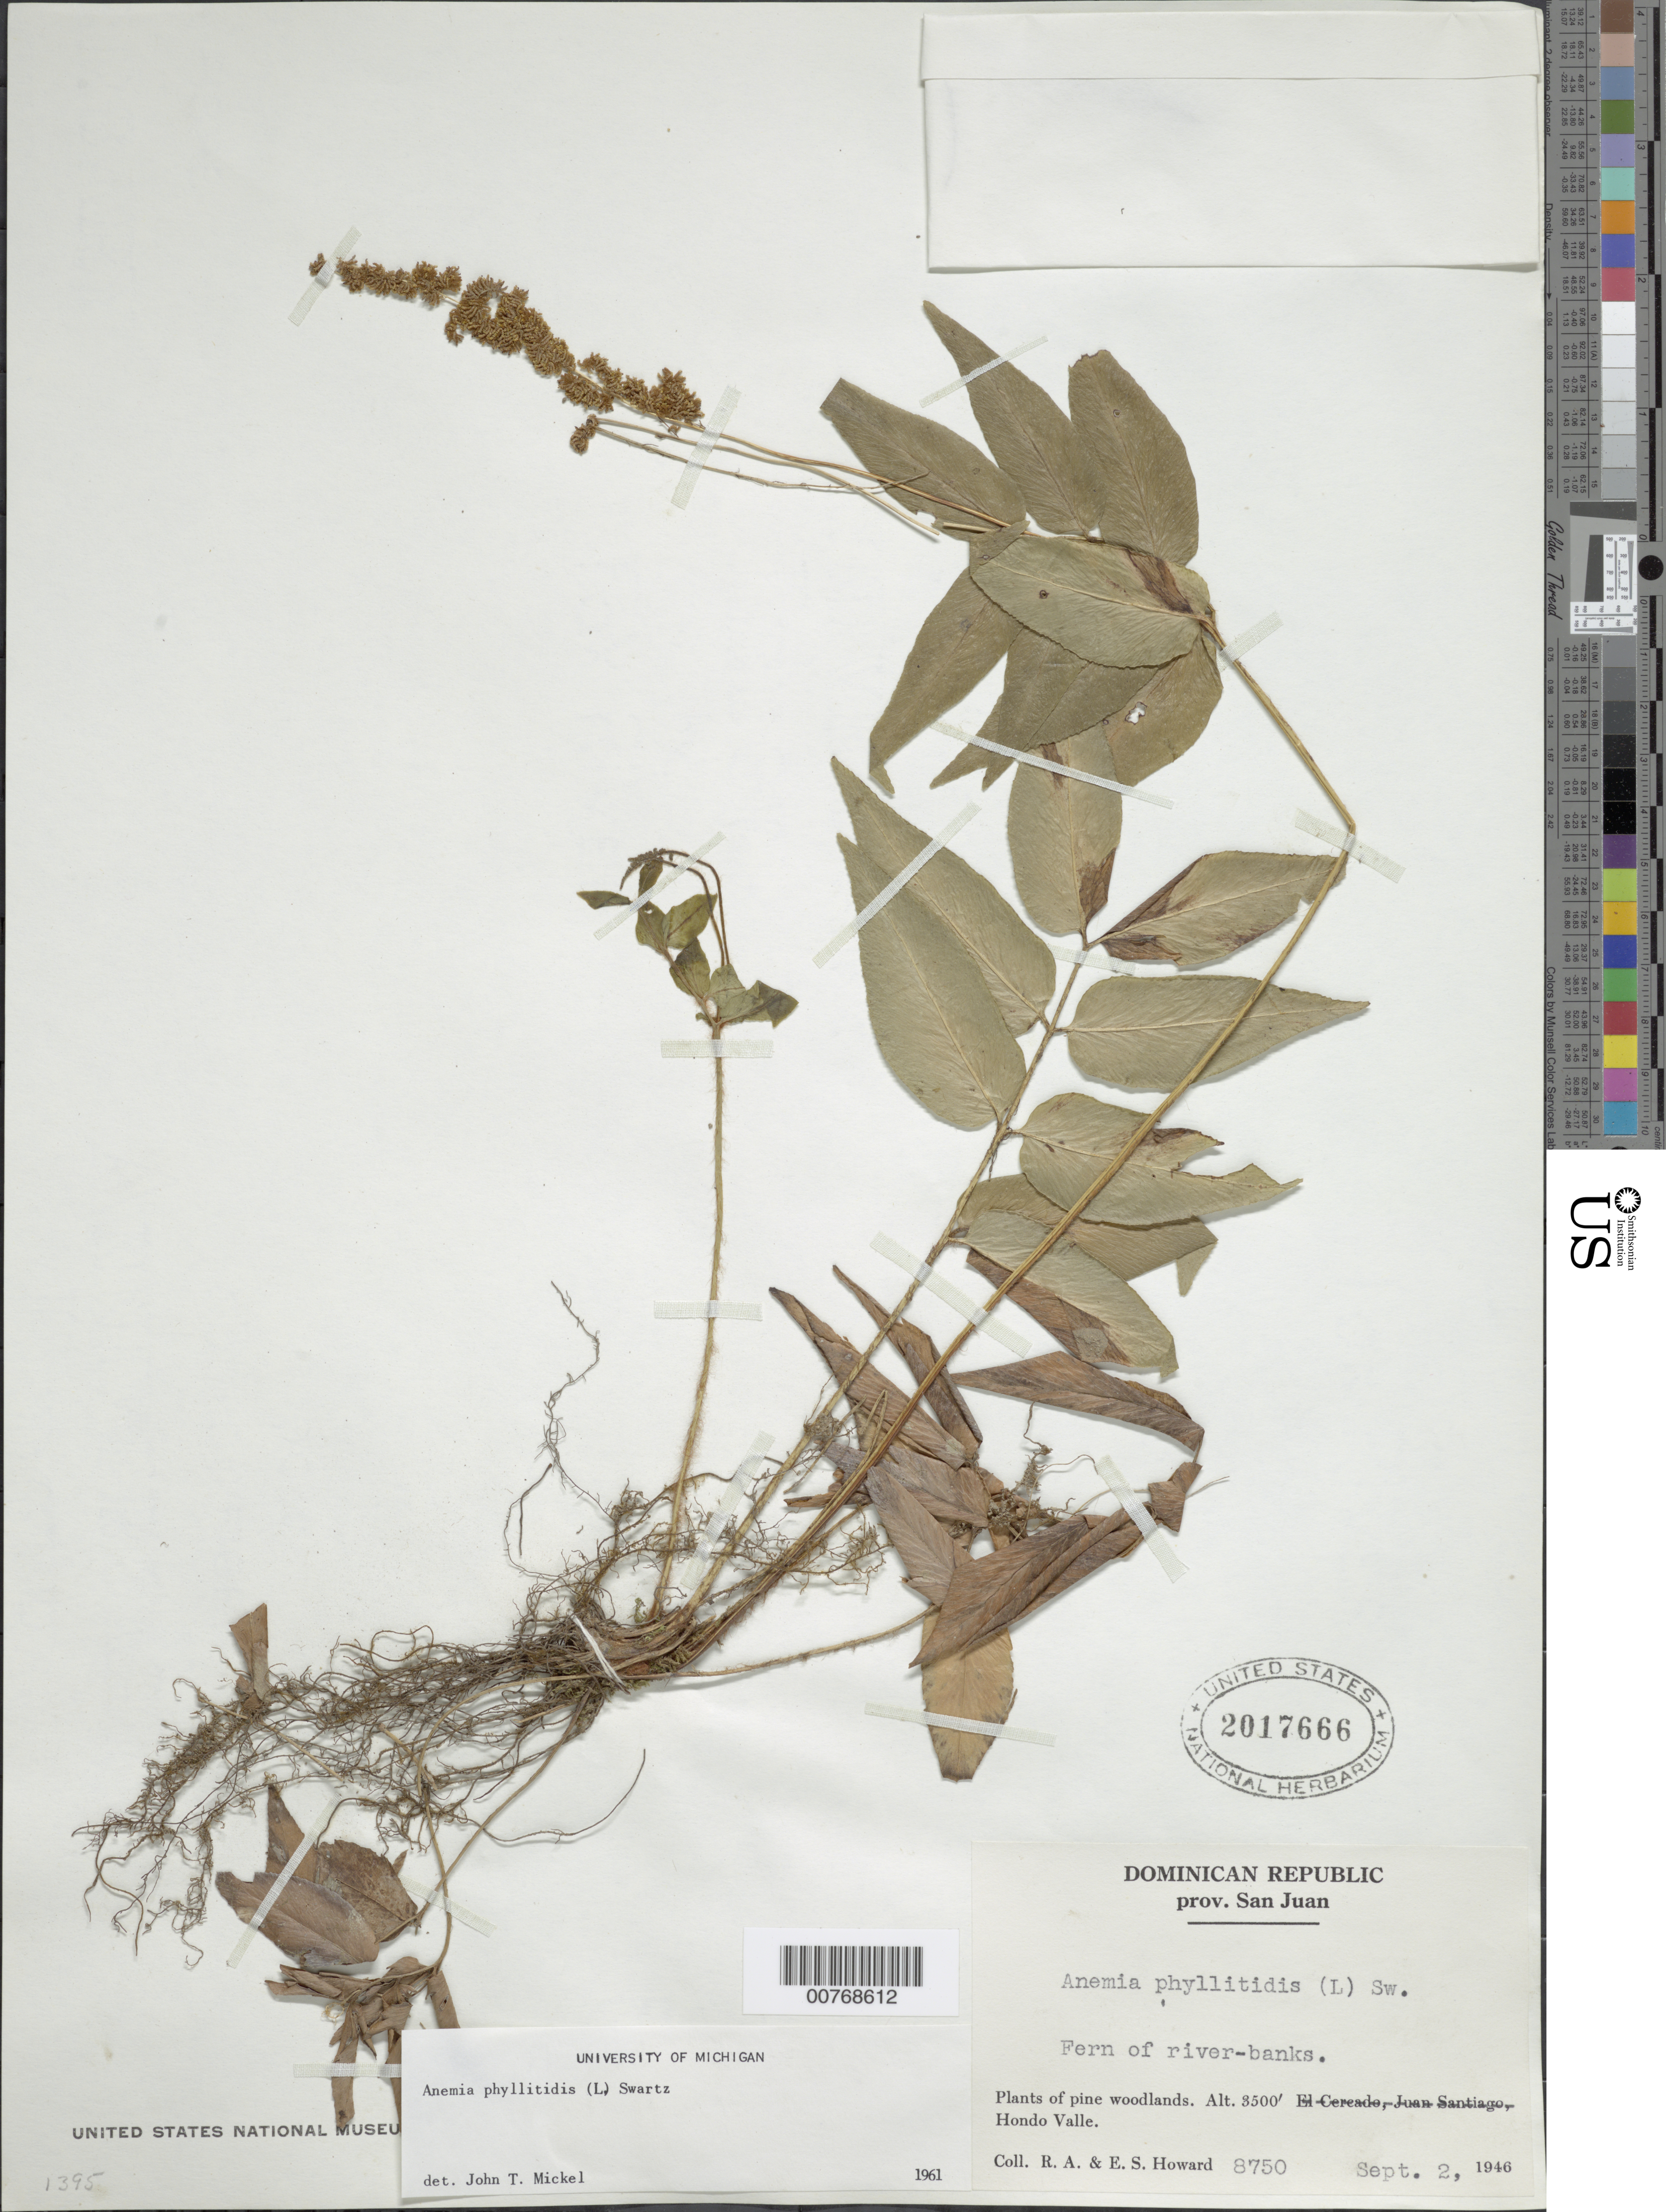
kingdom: Plantae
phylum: Tracheophyta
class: Polypodiopsida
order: Schizaeales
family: Anemiaceae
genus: Anemia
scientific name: Anemia phyllitidis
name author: (L.) Sw.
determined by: Mickel, J. T., (NY), New York Botanical Garden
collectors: R. A. Howard & E. S. Howard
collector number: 8750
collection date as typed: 02 Sep 1946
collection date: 1946-09-02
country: Dominican Republic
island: Hispaniola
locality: Provincia San Juan. Hondo Valle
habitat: Pine woodlands, on river bank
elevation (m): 1067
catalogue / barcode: US 2017666